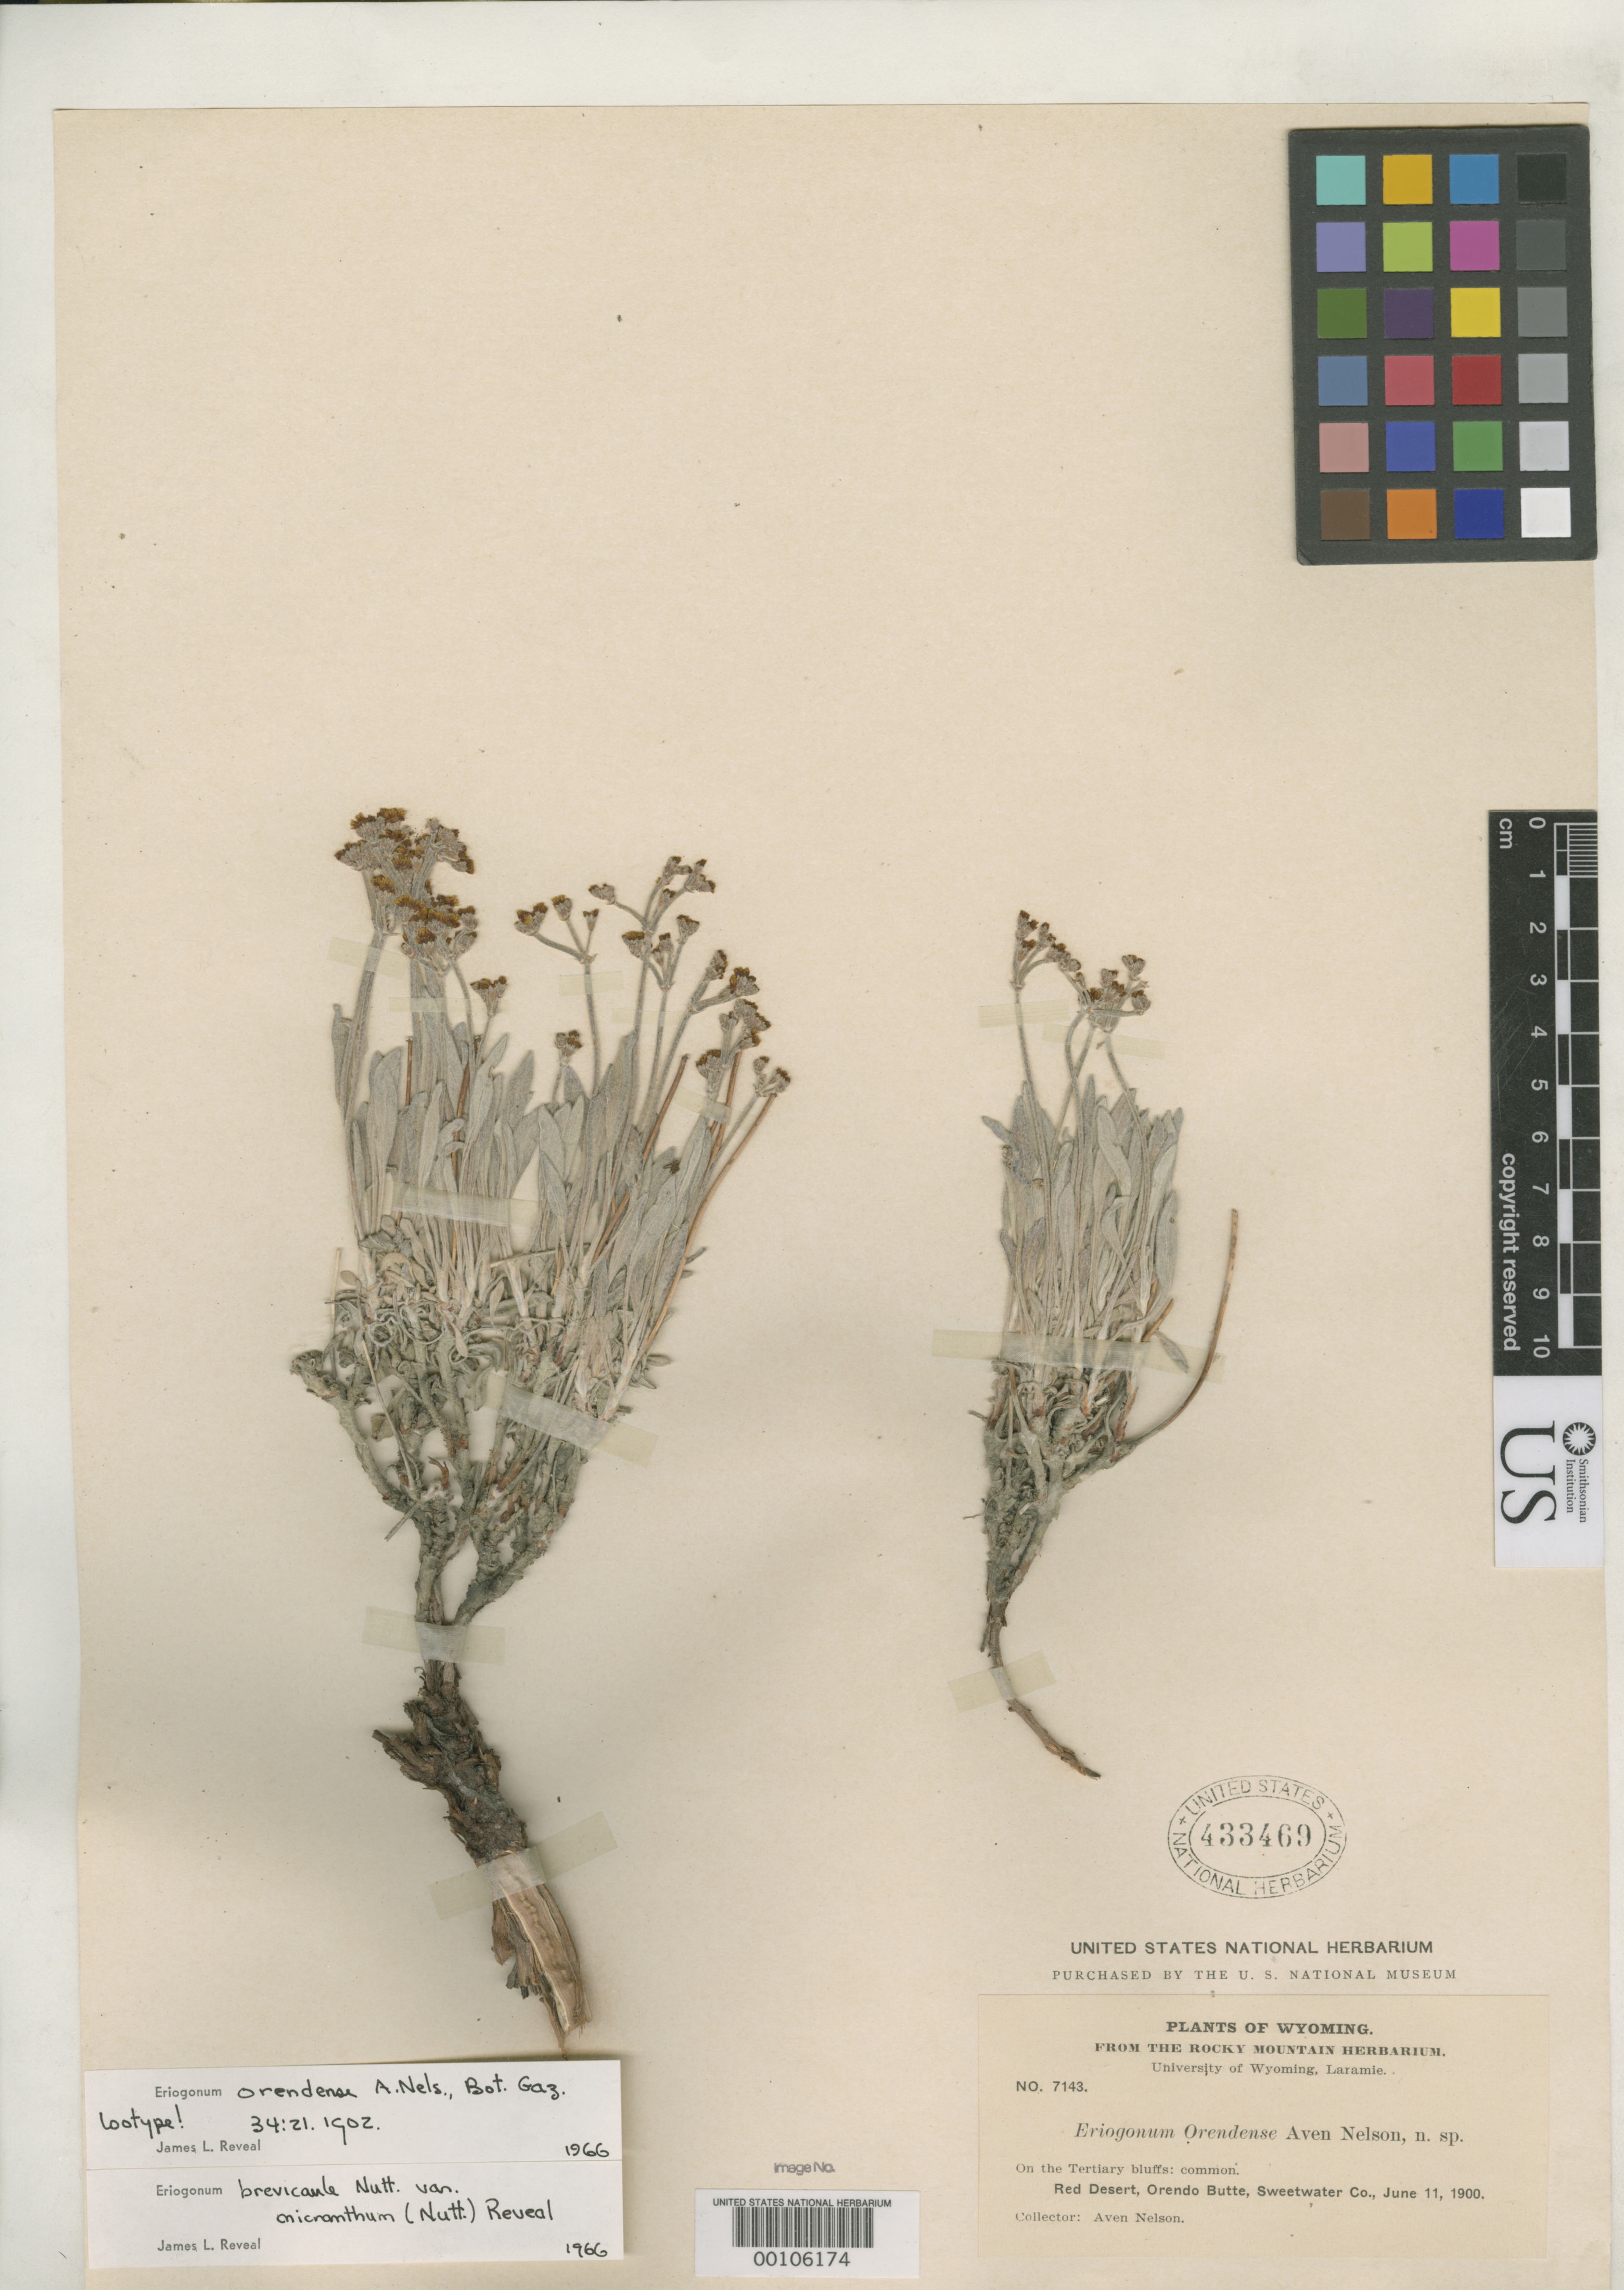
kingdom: Plantae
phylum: Tracheophyta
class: Magnoliopsida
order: Caryophyllales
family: Polygonaceae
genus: Eriogonum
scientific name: Eriogonum orendense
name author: A. Nelson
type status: Isotype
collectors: A. Nelson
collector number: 7143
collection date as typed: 11 Jun 1900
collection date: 1900-06-11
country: United States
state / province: Wyoming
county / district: Sweetwater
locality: Orendo Butte, Red Desert.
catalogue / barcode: US 433469